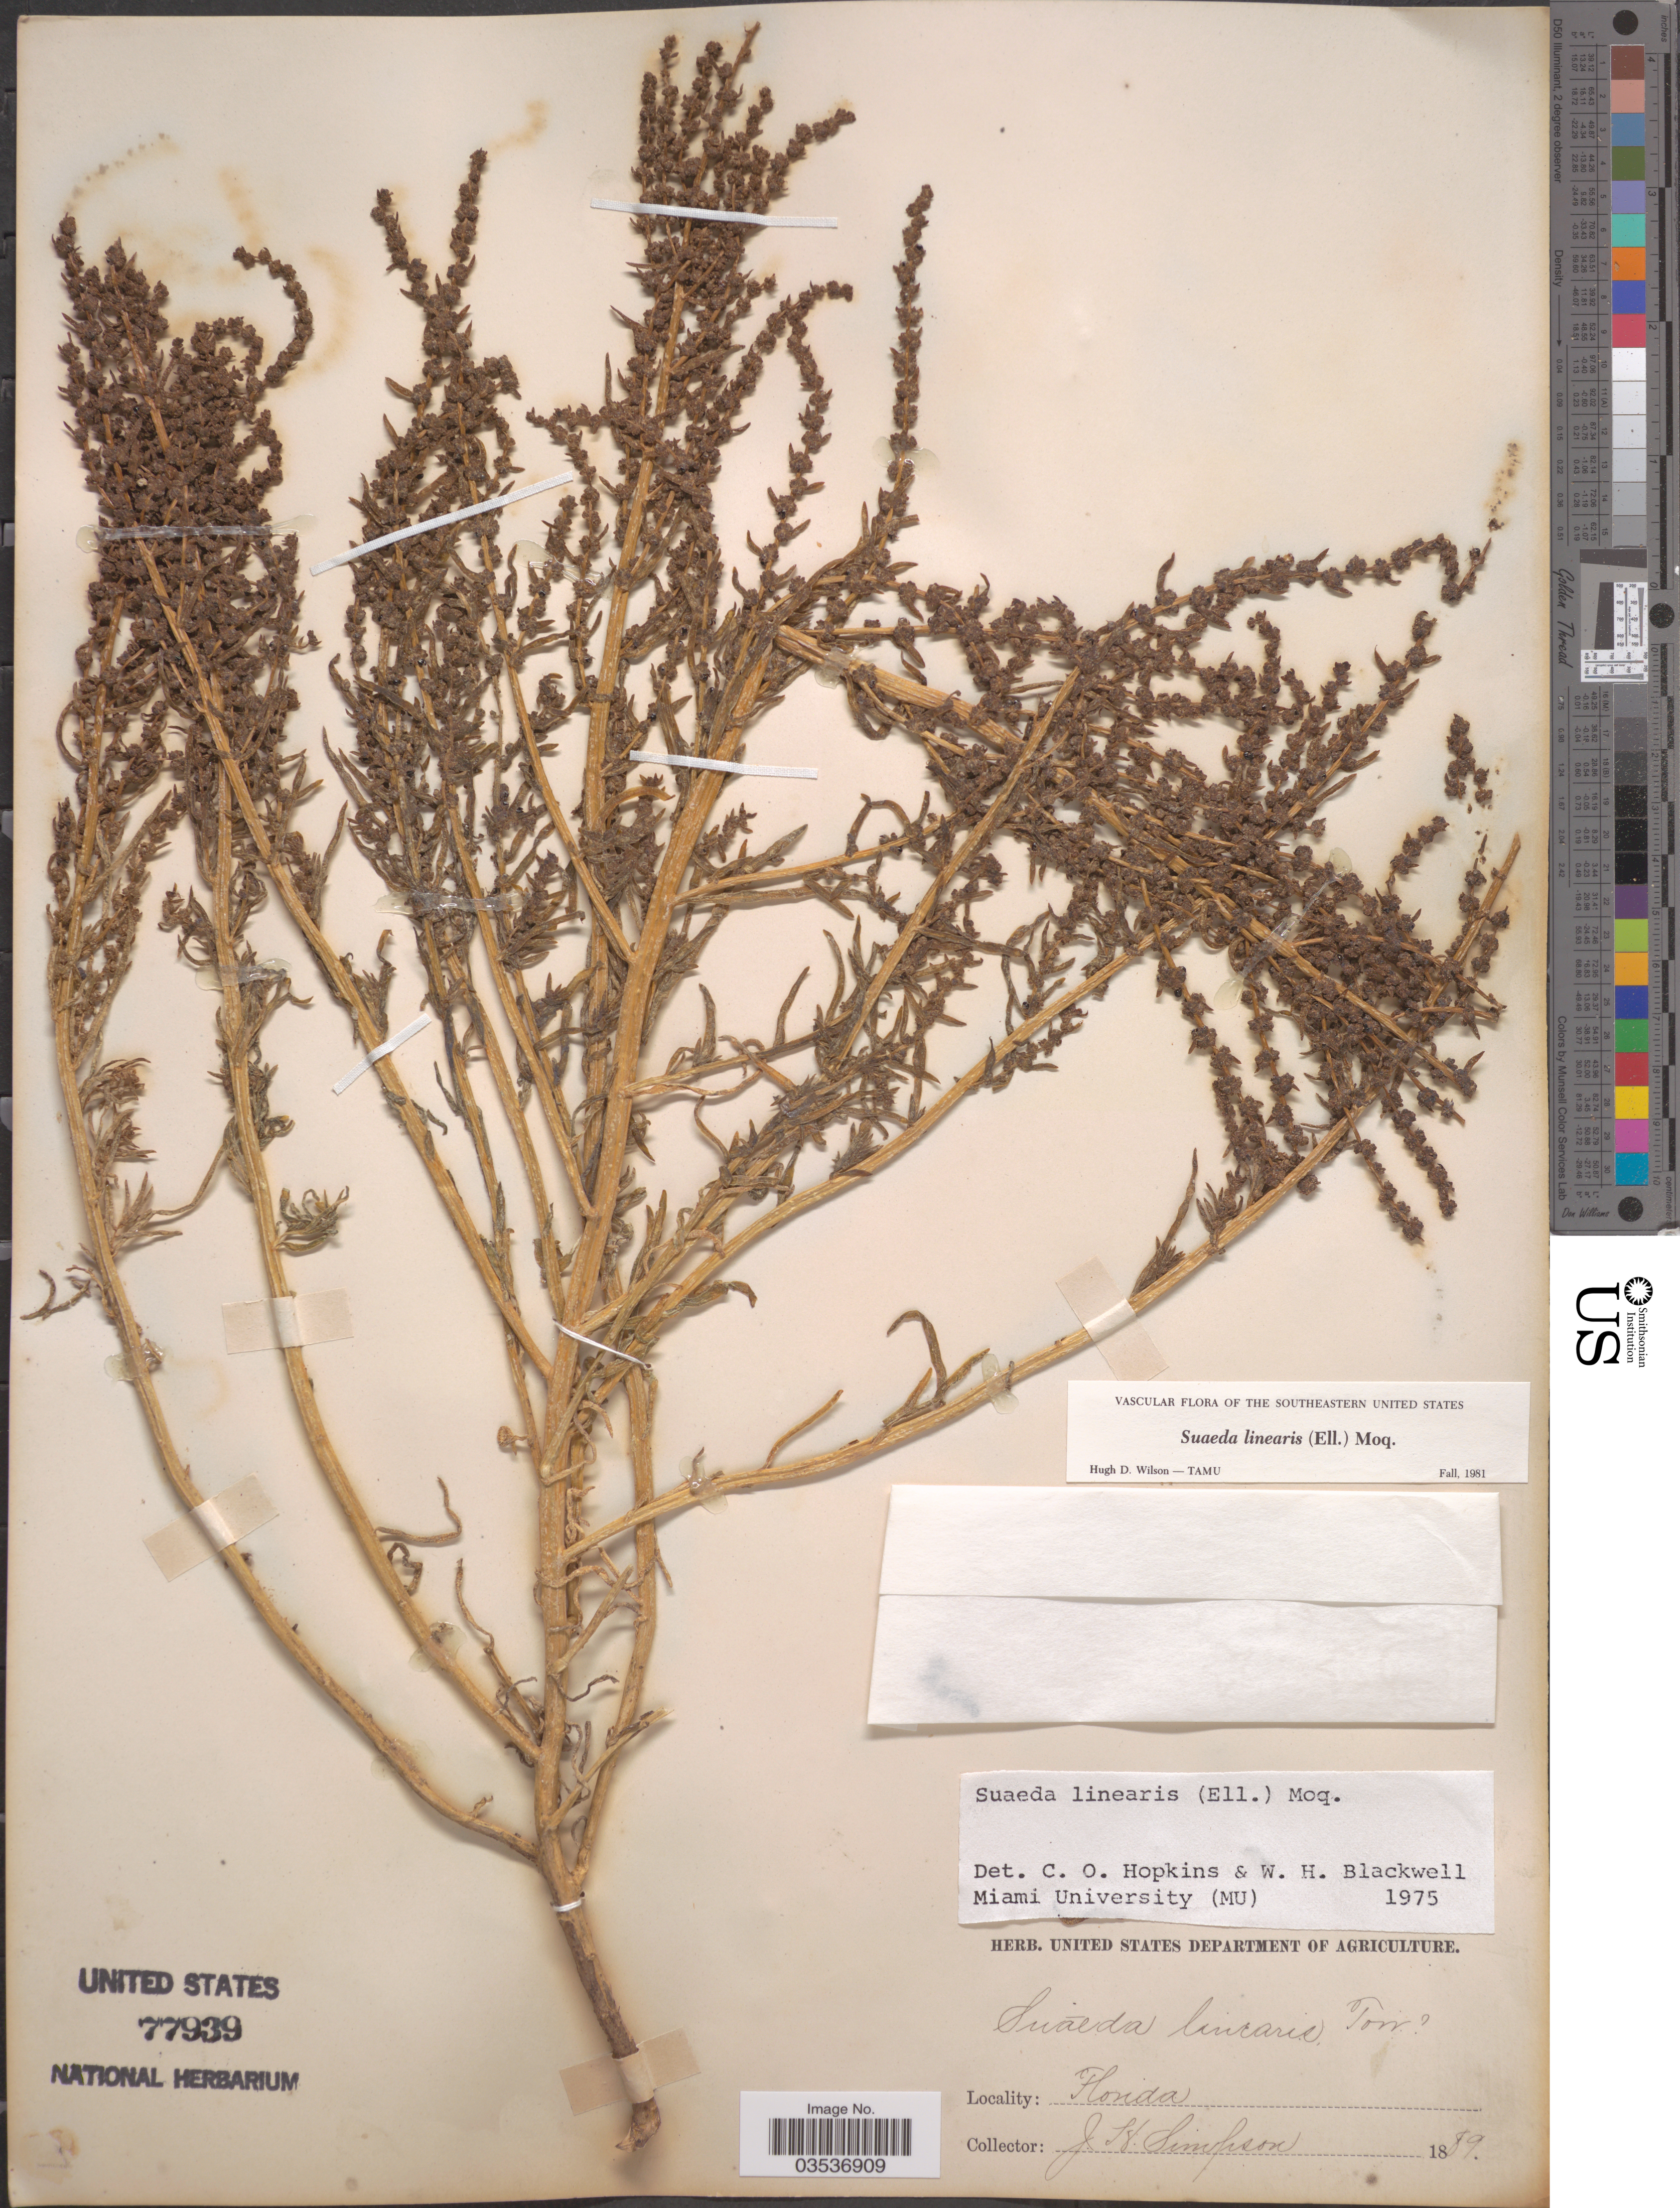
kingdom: Plantae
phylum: Tracheophyta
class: Magnoliopsida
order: Caryophyllales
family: Amaranthaceae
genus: Dondia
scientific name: Dondia linearis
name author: (Elliott) A. Heller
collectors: J. H. Simpson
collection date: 1889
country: United States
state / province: Florida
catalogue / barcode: US 77939